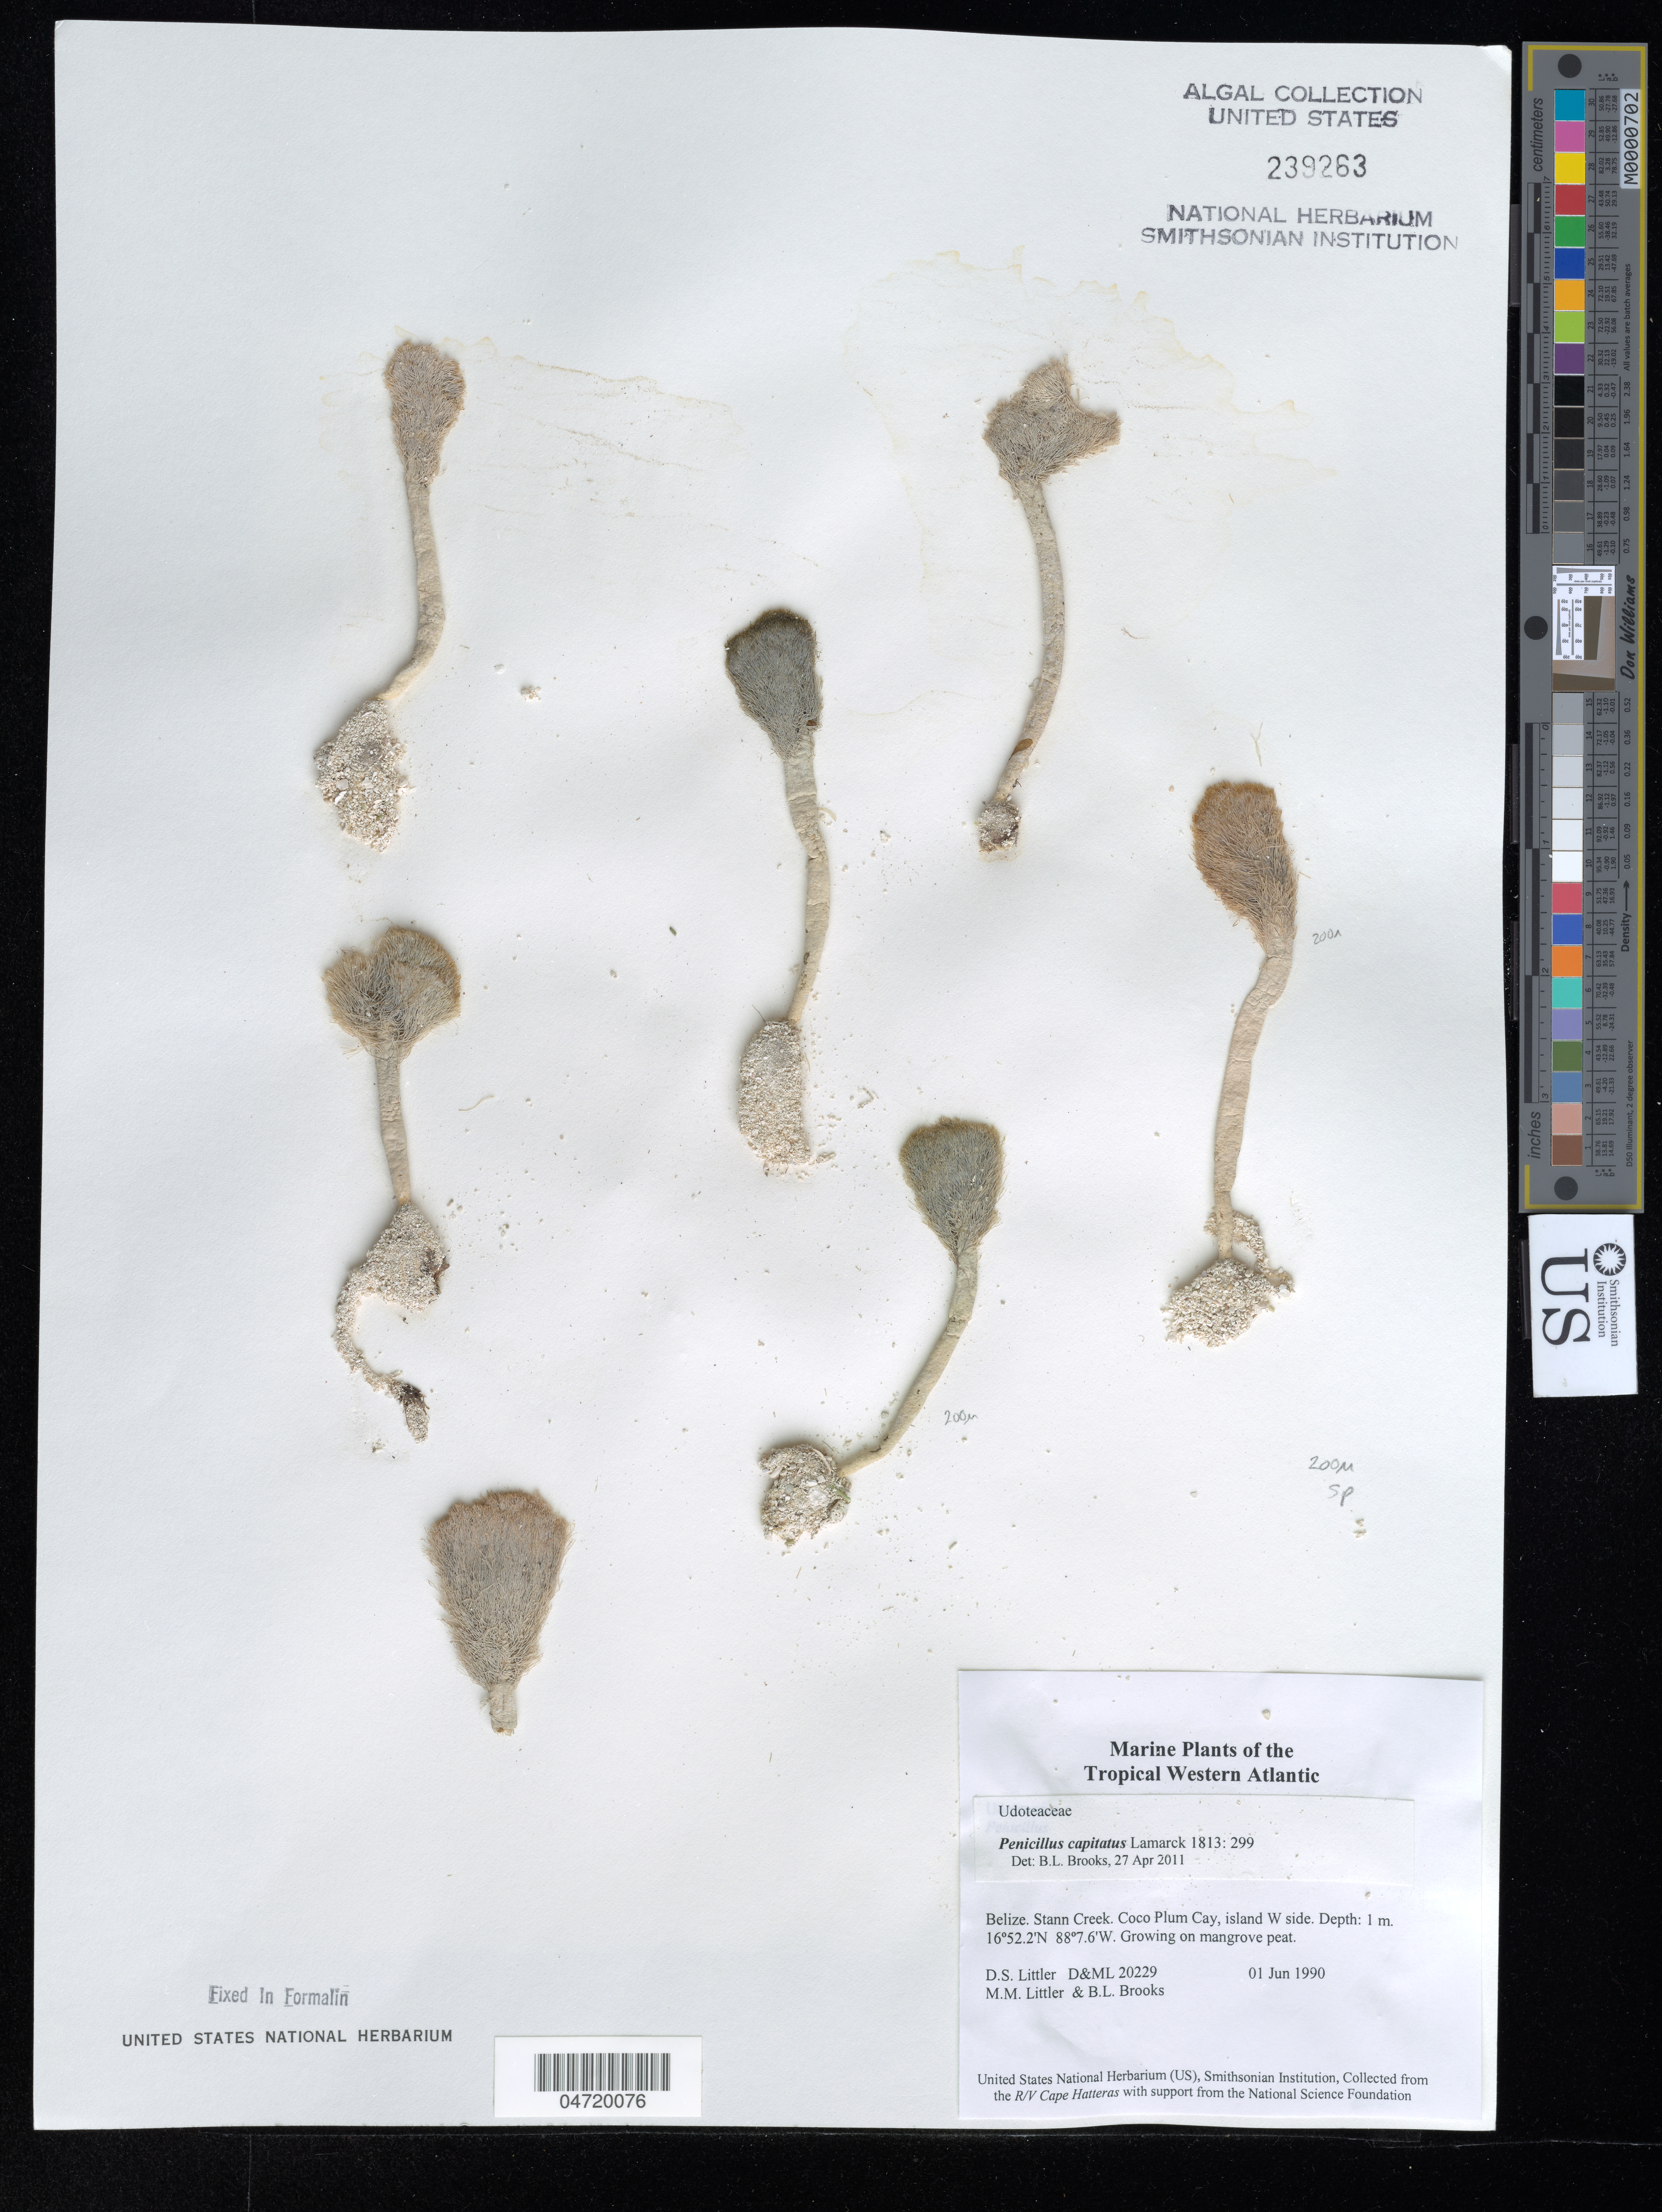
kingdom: Plantae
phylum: Chlorophyta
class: Ulvophyceae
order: Bryopsidales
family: Udoteaceae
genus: Penicillus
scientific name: Penicillus capitatus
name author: Lam.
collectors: D. S. Littler, M. M. Littler & B. Brooks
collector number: D&ML20229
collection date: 1990-06-01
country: Belize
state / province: Stann Creek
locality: The Tropical Western Atlantic. Coco Plum Cay, island W side.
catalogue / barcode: US 239263